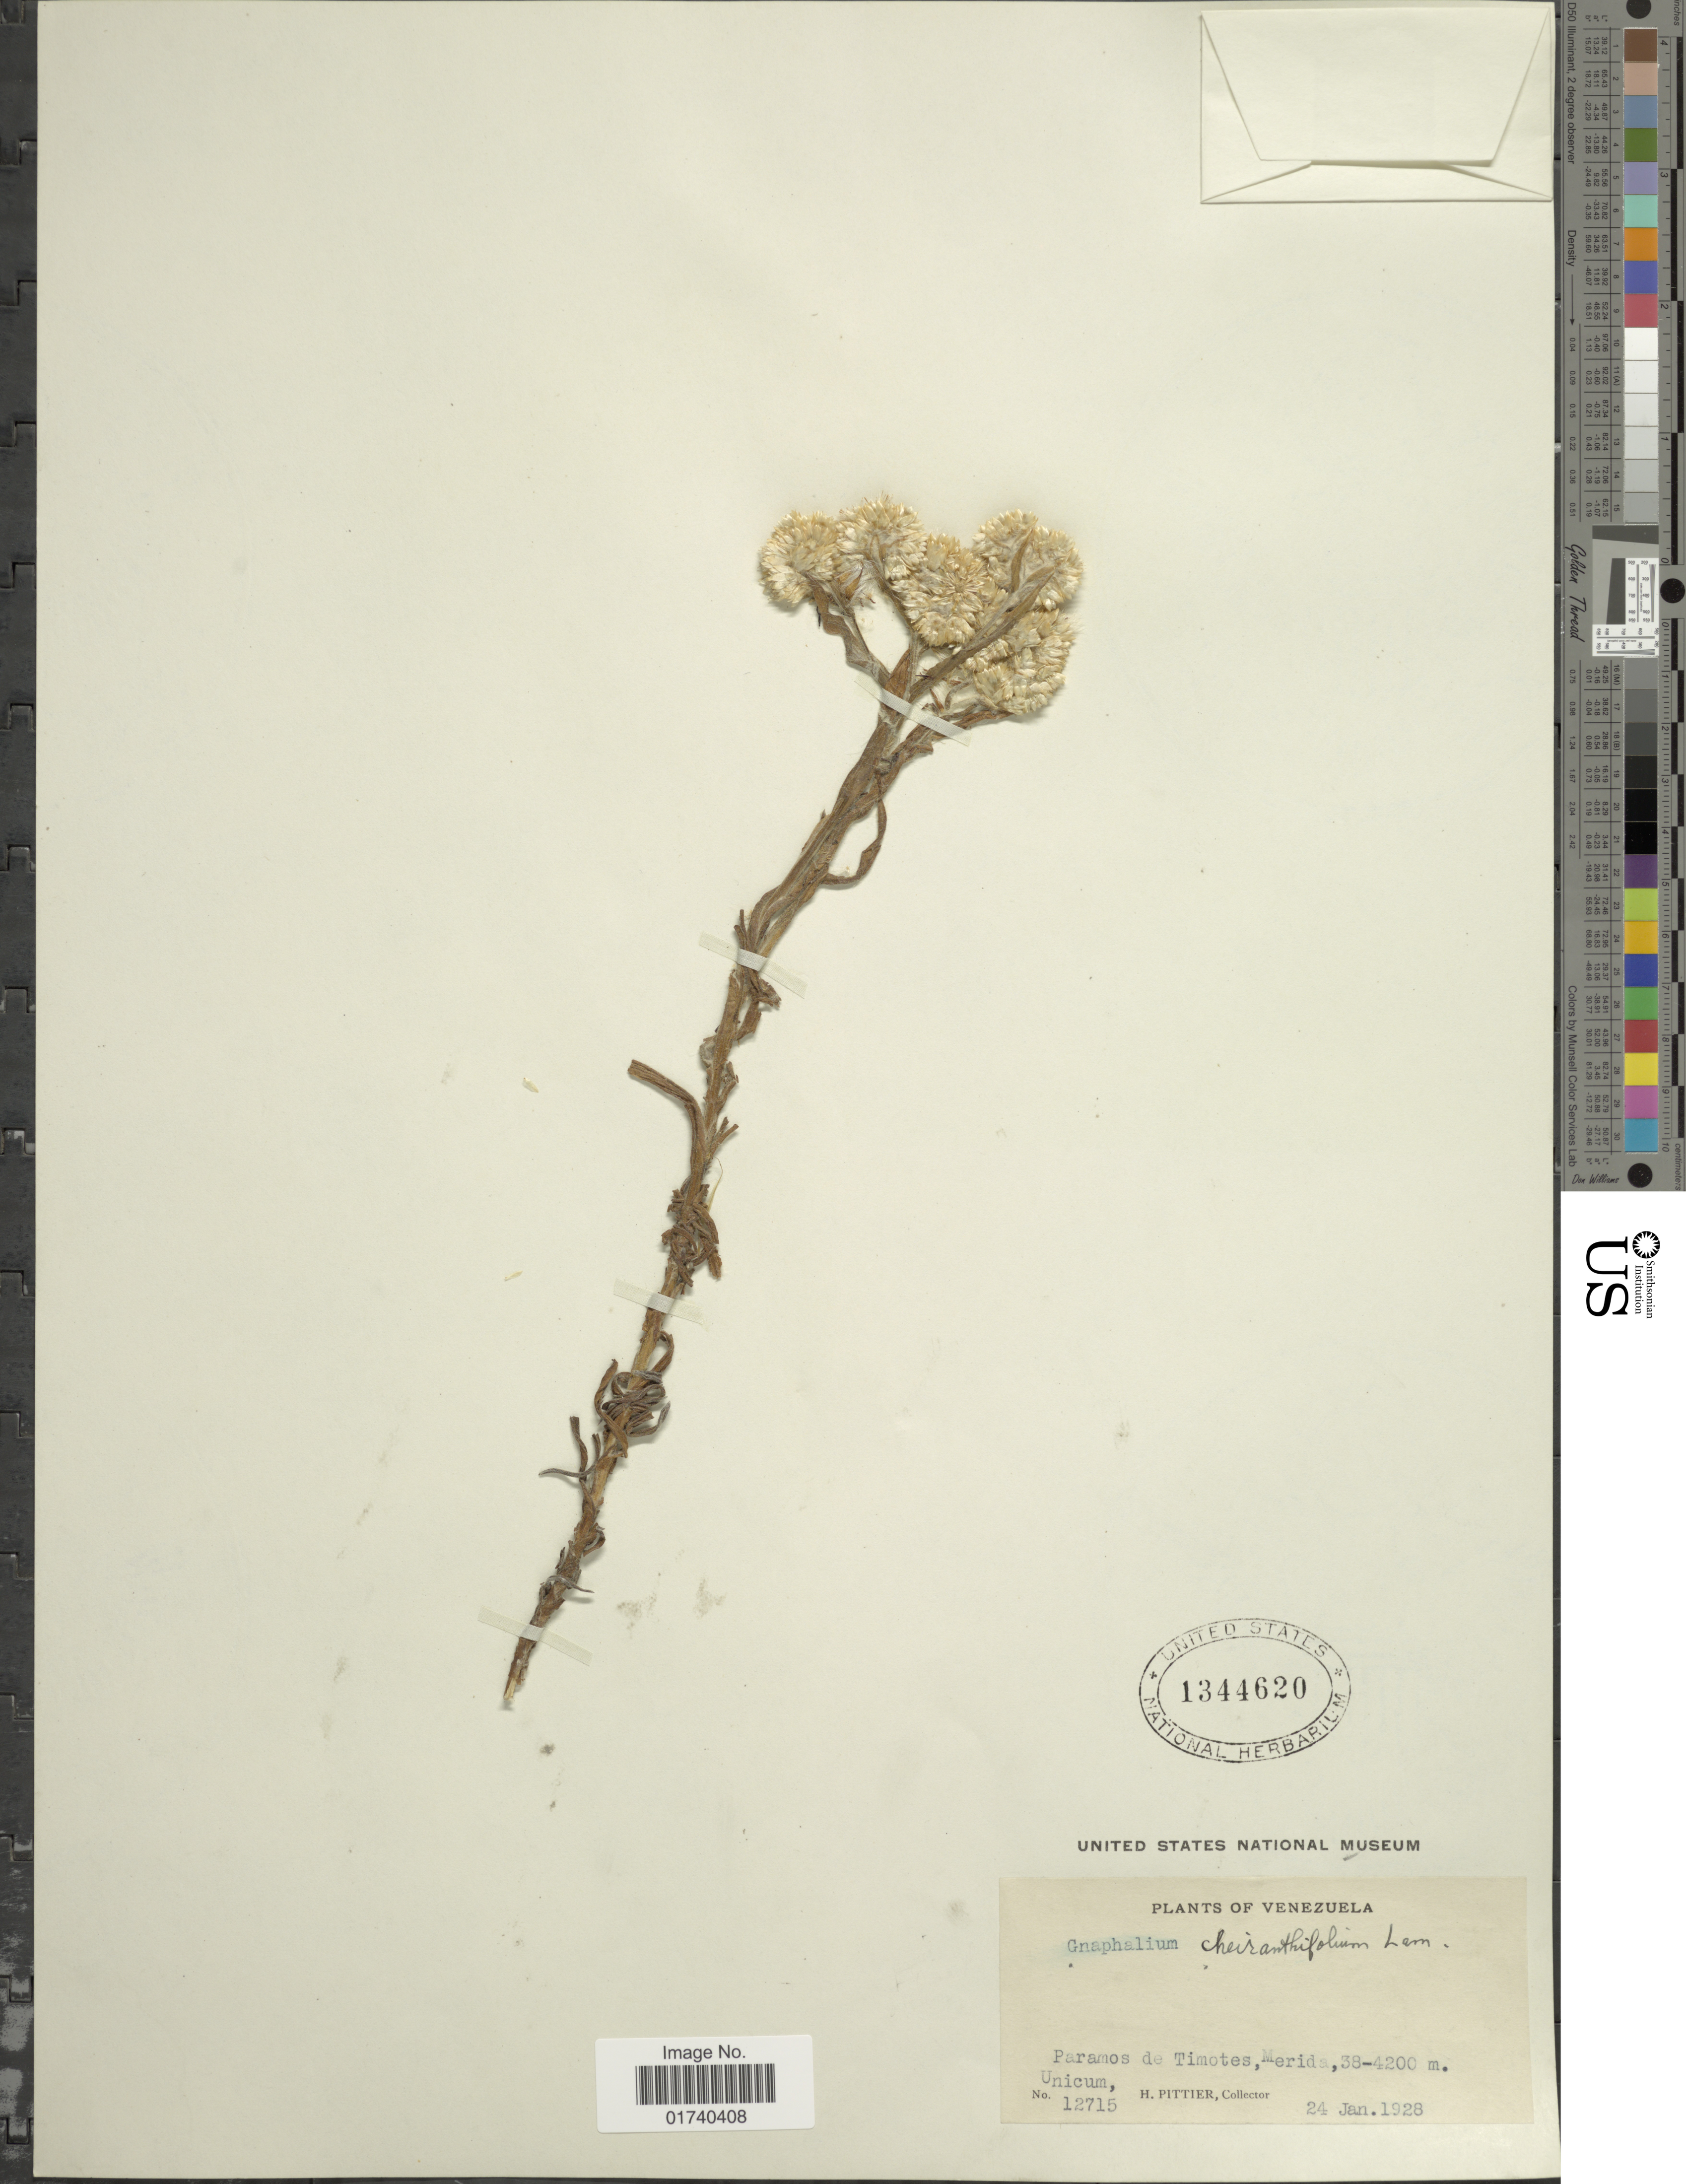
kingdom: Plantae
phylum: Tracheophyta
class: Magnoliopsida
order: Asterales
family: Asteraceae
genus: Pseudognaphalium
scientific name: Pseudognaphalium cheiranthifolium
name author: (Lam.) Hilliard & B.L. Burtt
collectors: H. F. Pittier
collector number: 12715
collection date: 1928-01-24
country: Venezuela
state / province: Mérida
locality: Paramos de Timotes, Merida. Unicum.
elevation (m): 3800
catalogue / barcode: US 1344620